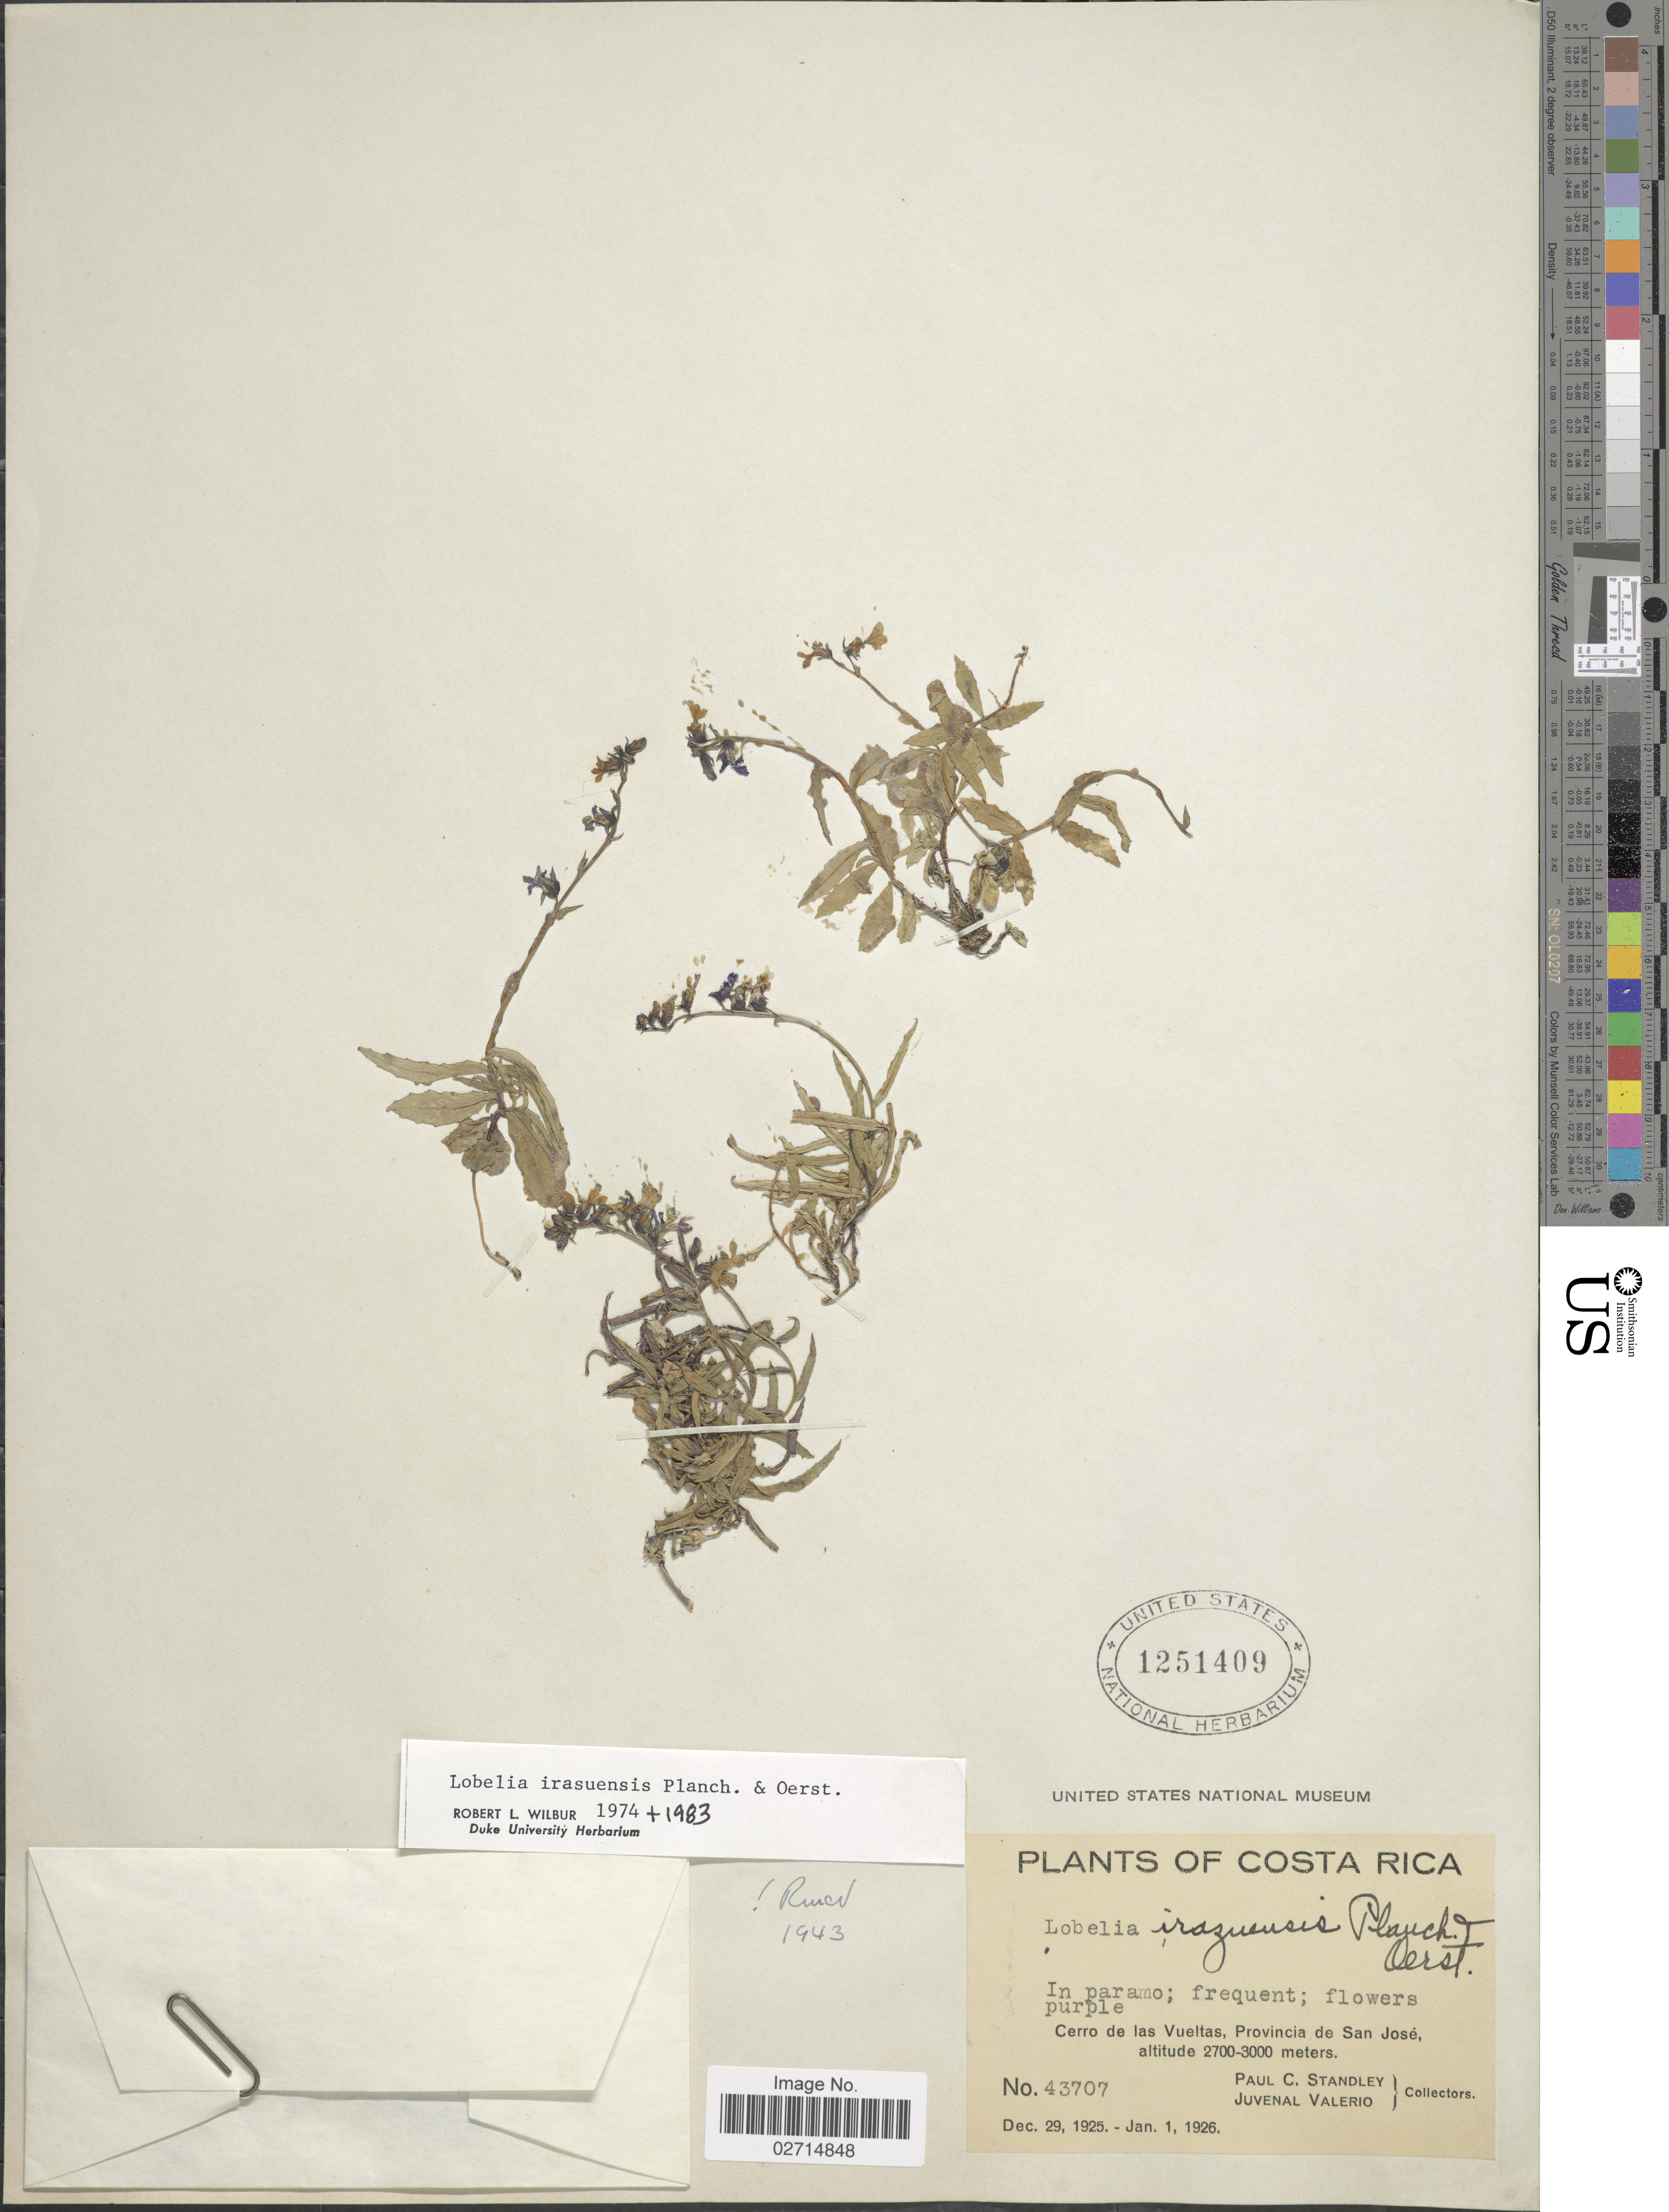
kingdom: Plantae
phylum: Tracheophyta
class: Magnoliopsida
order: Asterales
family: Campanulaceae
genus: Lobelia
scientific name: Lobelia irasuensis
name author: Planch. & Oerst.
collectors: P. C. Standley & J. Valerio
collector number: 43707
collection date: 1925-12-29/1926-01-01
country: Costa Rica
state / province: San José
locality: Cerro de las Vueltas.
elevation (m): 2700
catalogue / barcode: US 1251409